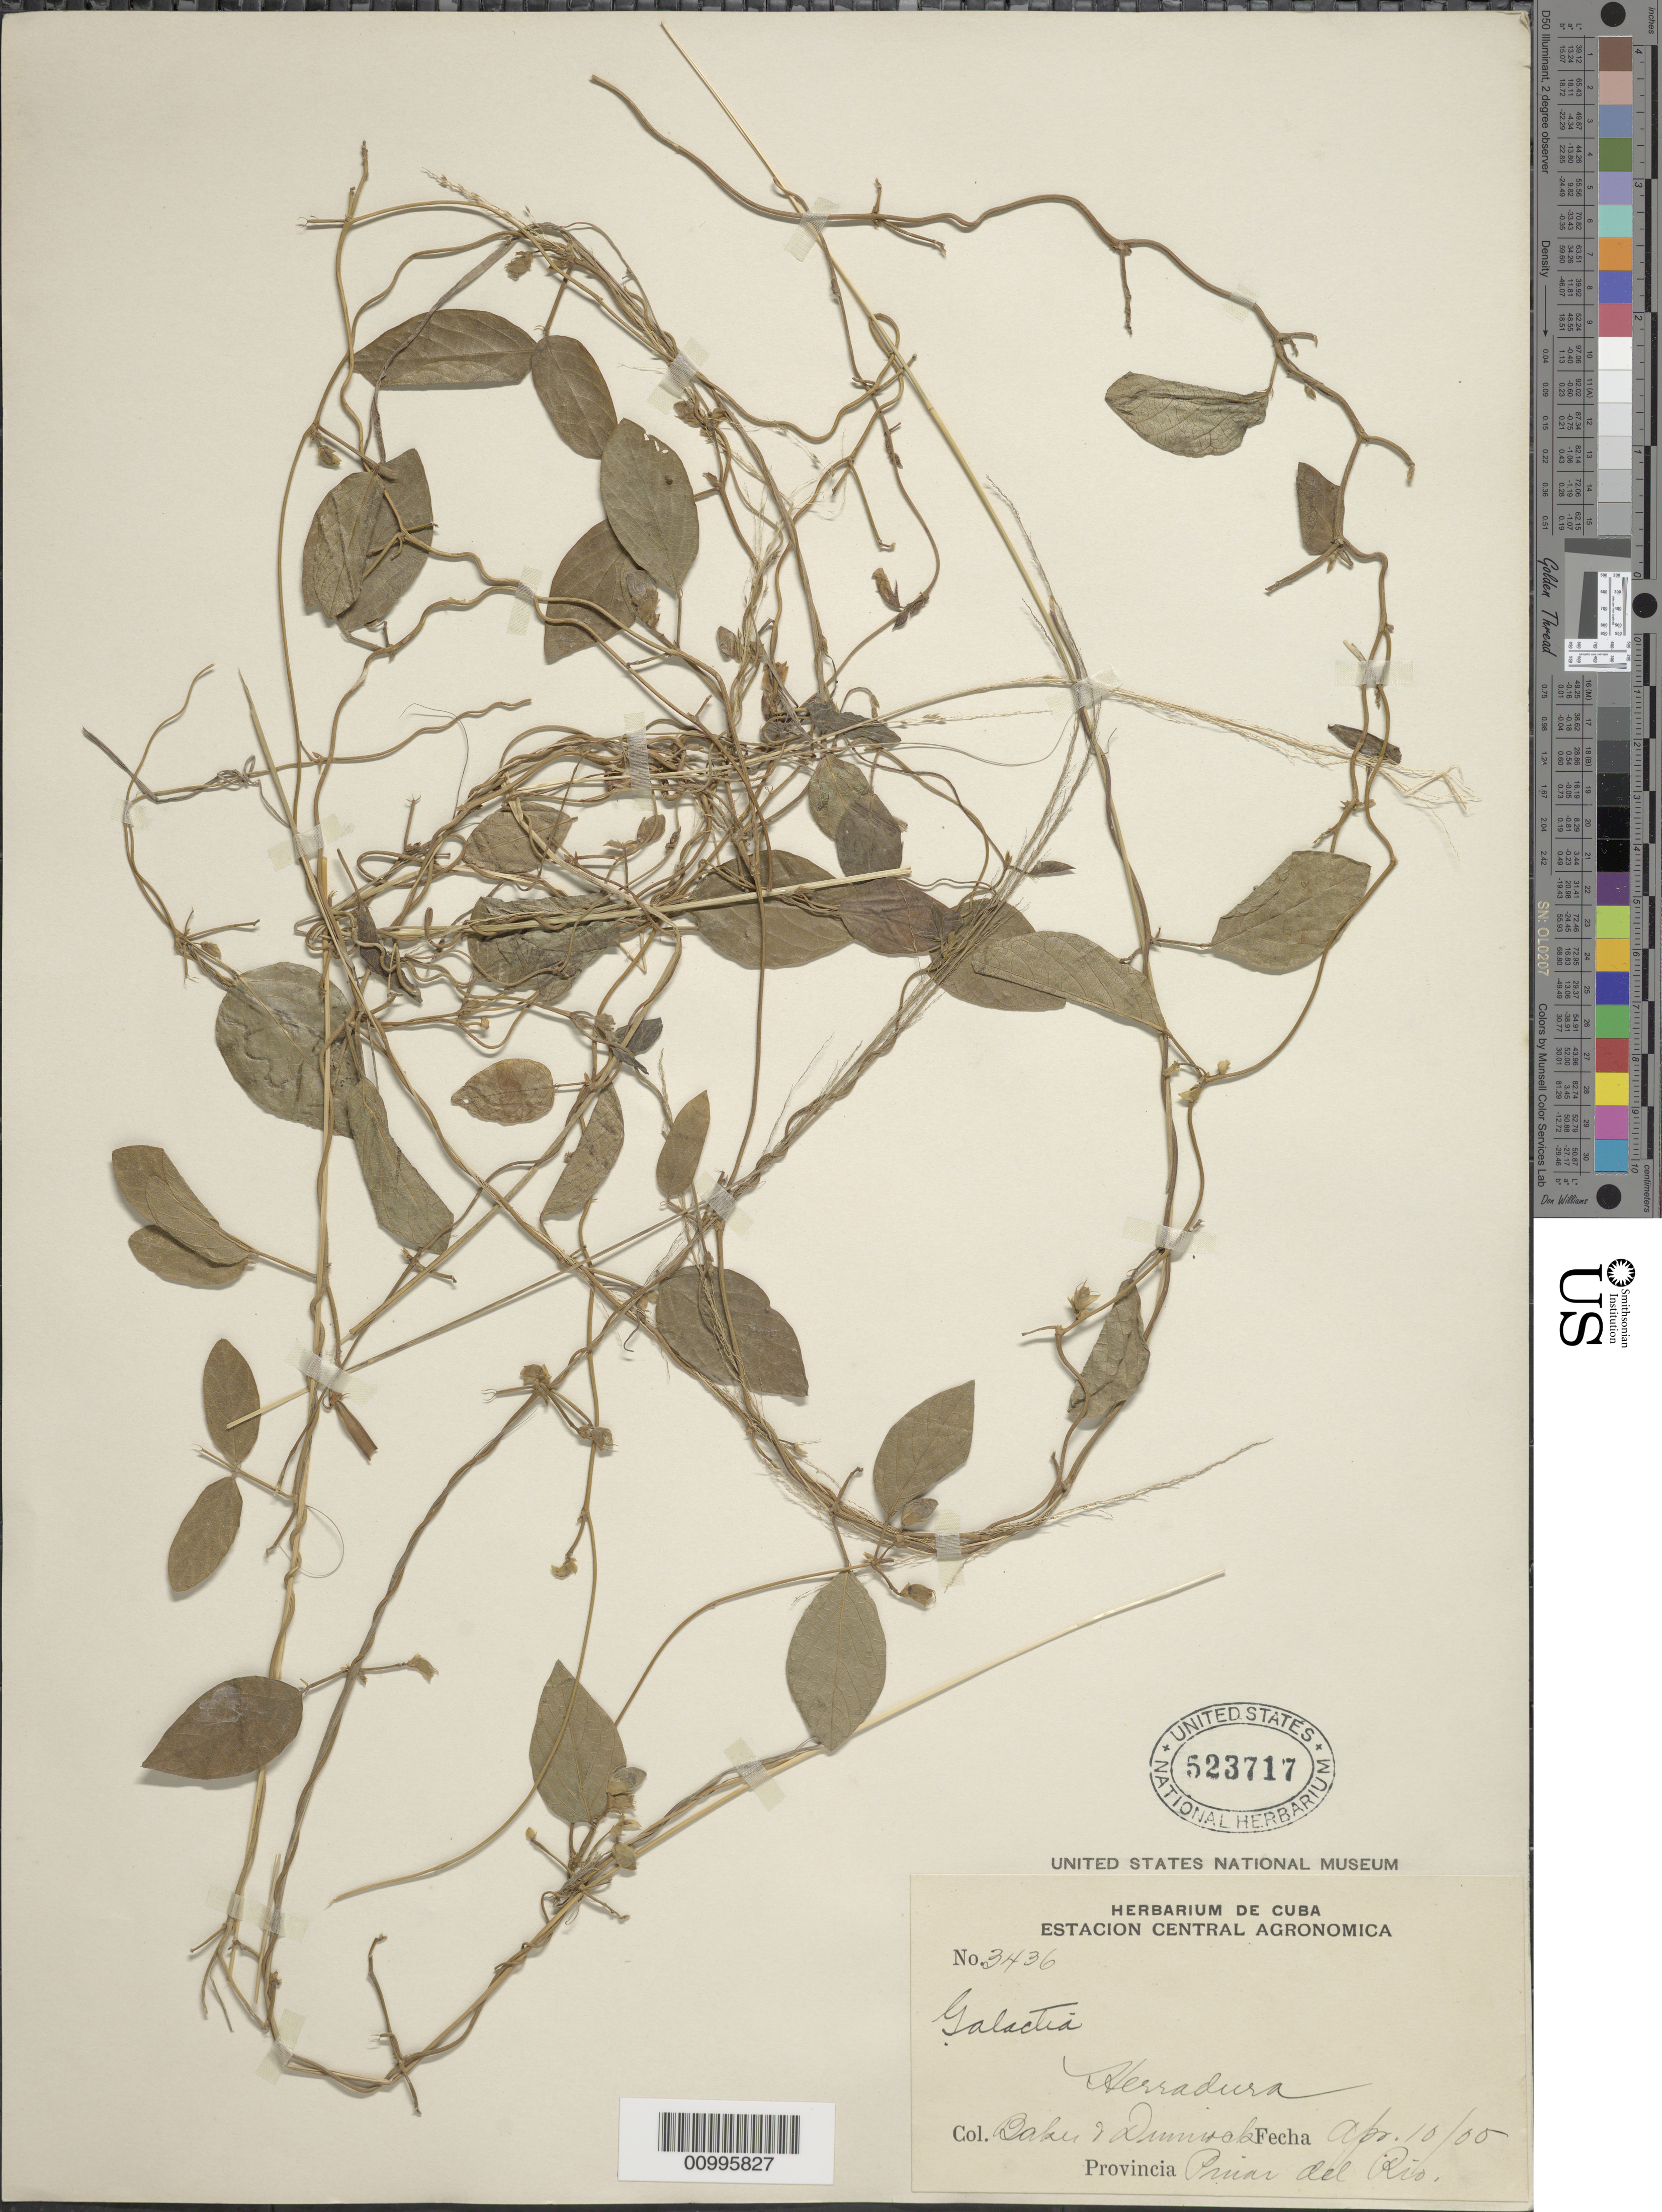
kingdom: Plantae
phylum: Tracheophyta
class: Magnoliopsida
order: Fabales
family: Fabaceae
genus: Galactia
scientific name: Galactia sp.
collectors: C. F. Baker & -. Dimmock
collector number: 3436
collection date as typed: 10 Apr 1905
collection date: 1905-04-10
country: Cuba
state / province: Pinar del Río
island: Cuba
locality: Herradura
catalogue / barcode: US 523717